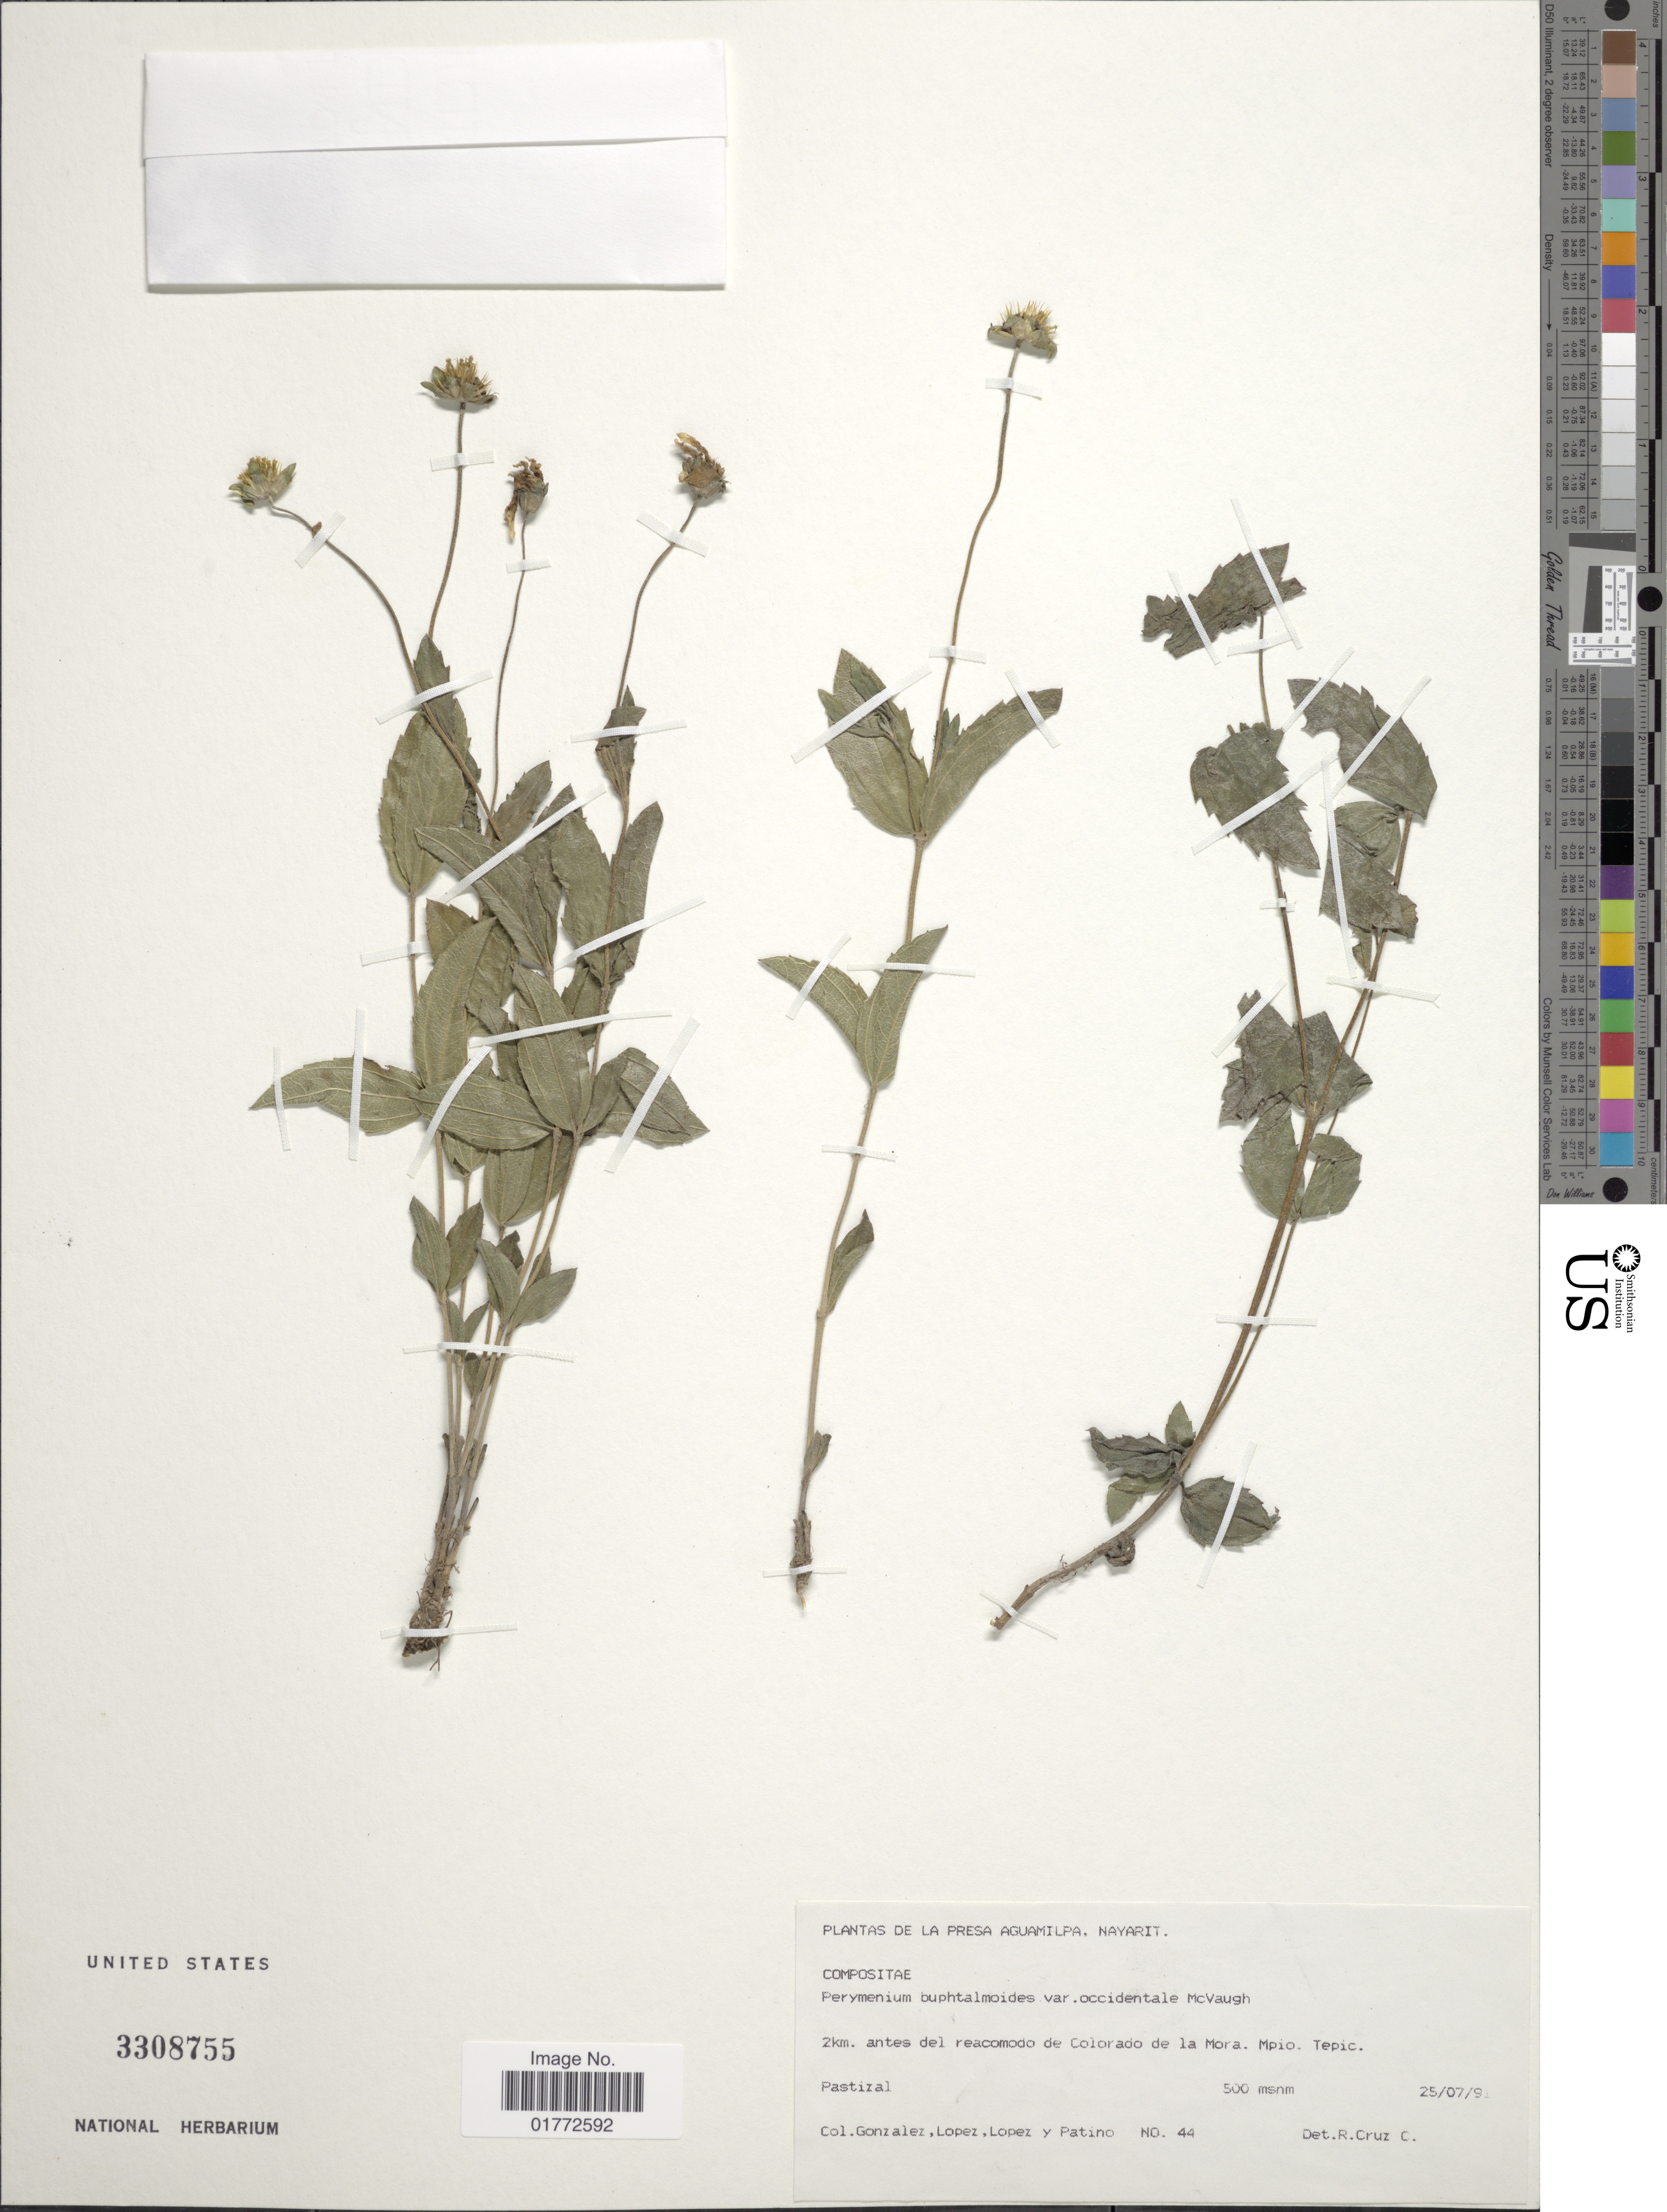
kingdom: Plantae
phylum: Tracheophyta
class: Magnoliopsida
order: Asterales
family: Asteraceae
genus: Perymenium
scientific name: Perymenium buphthalmoides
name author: DC.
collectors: -. Gonzalez, -. Lopez, -. Lopez & -. Patino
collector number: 44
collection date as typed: Transcribed d/m/y: 25/7/91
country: Mexico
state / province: Nayarit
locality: De La Presa Aguamilpa, 2 km. antes del reacomodo de Colorado de la Mora. Mpio. Tepic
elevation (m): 500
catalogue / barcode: US 3308755